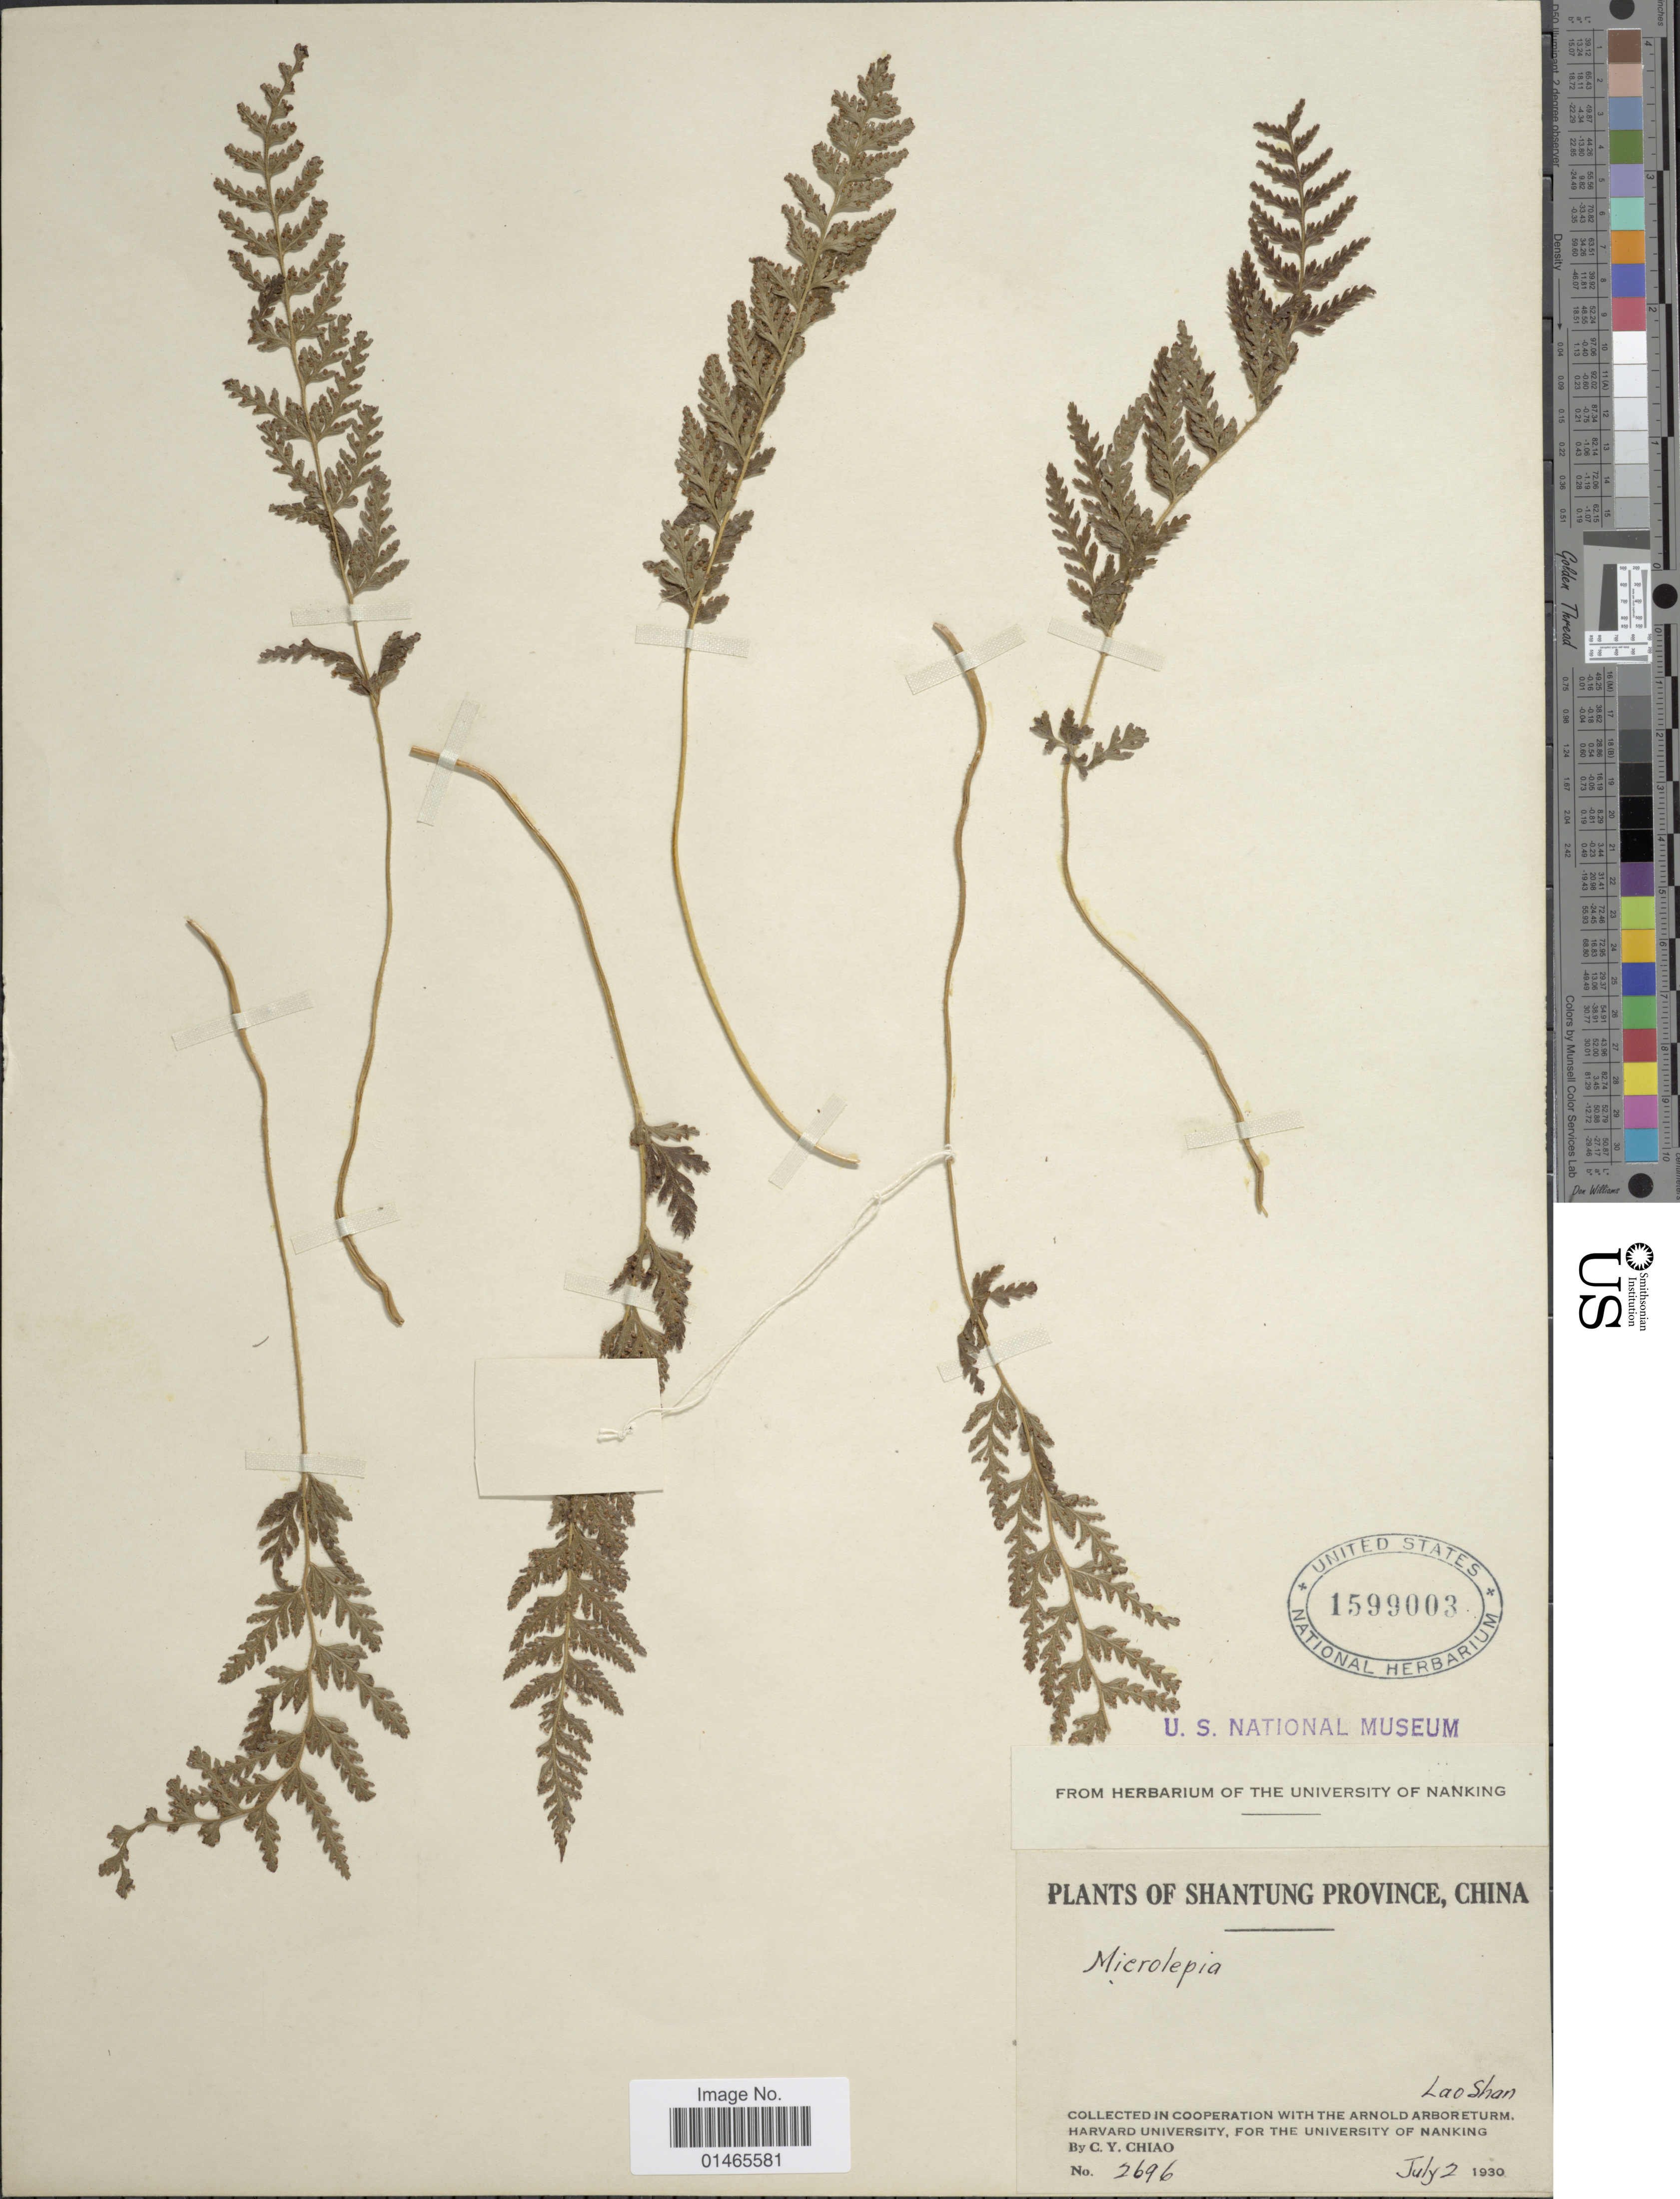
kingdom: Plantae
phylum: Tracheophyta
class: Polypodiopsida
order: Polypodiales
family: Dennstaedtiaceae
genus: Microlepia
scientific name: Microlepia pilosella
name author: (Hook.) T. Moore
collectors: C. Y. Chiao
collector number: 2696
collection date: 1930-07-02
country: China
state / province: Shandong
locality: Shantung, Lao Shan, Nanking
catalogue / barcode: US 1599003